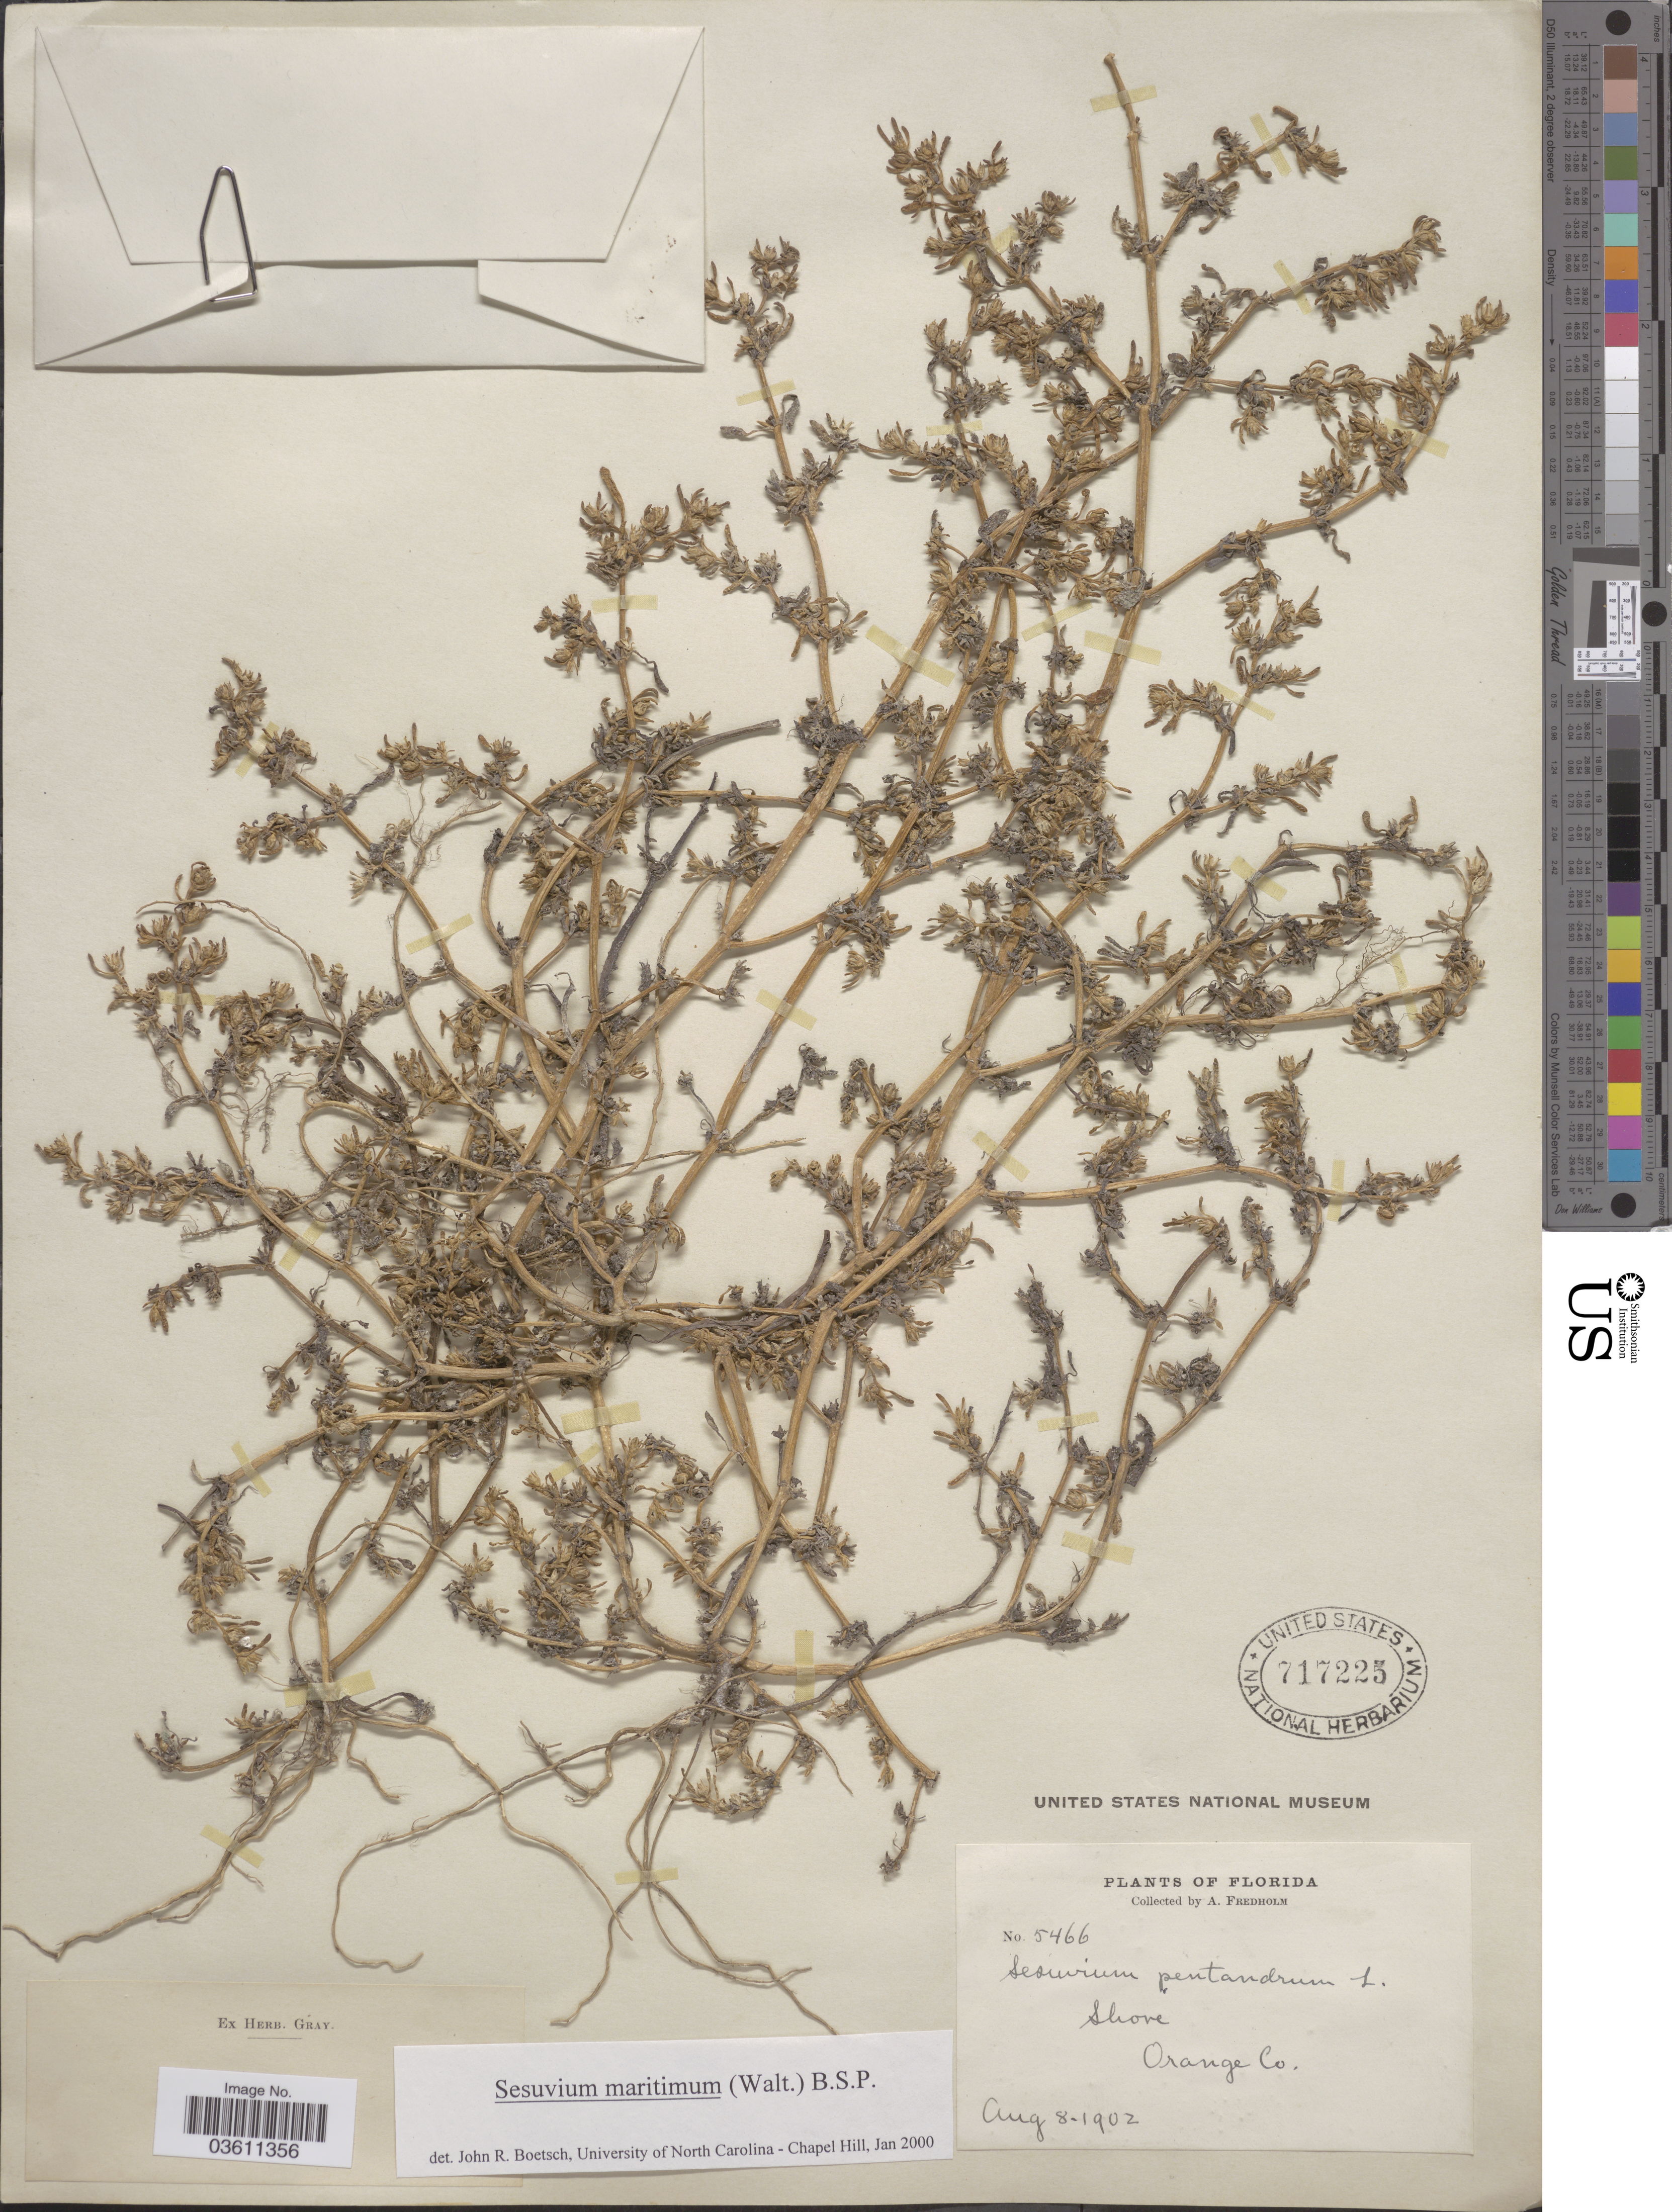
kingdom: Plantae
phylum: Tracheophyta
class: Magnoliopsida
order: Caryophyllales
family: Aizoaceae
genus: Sesuvium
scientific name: Sesuvium maritimum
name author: (Walter) Britton, Stearns & Poggenb.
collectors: A. Fredholm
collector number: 5466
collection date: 1902-08-08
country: United States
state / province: Florida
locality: Orange Co.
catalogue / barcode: US 717225